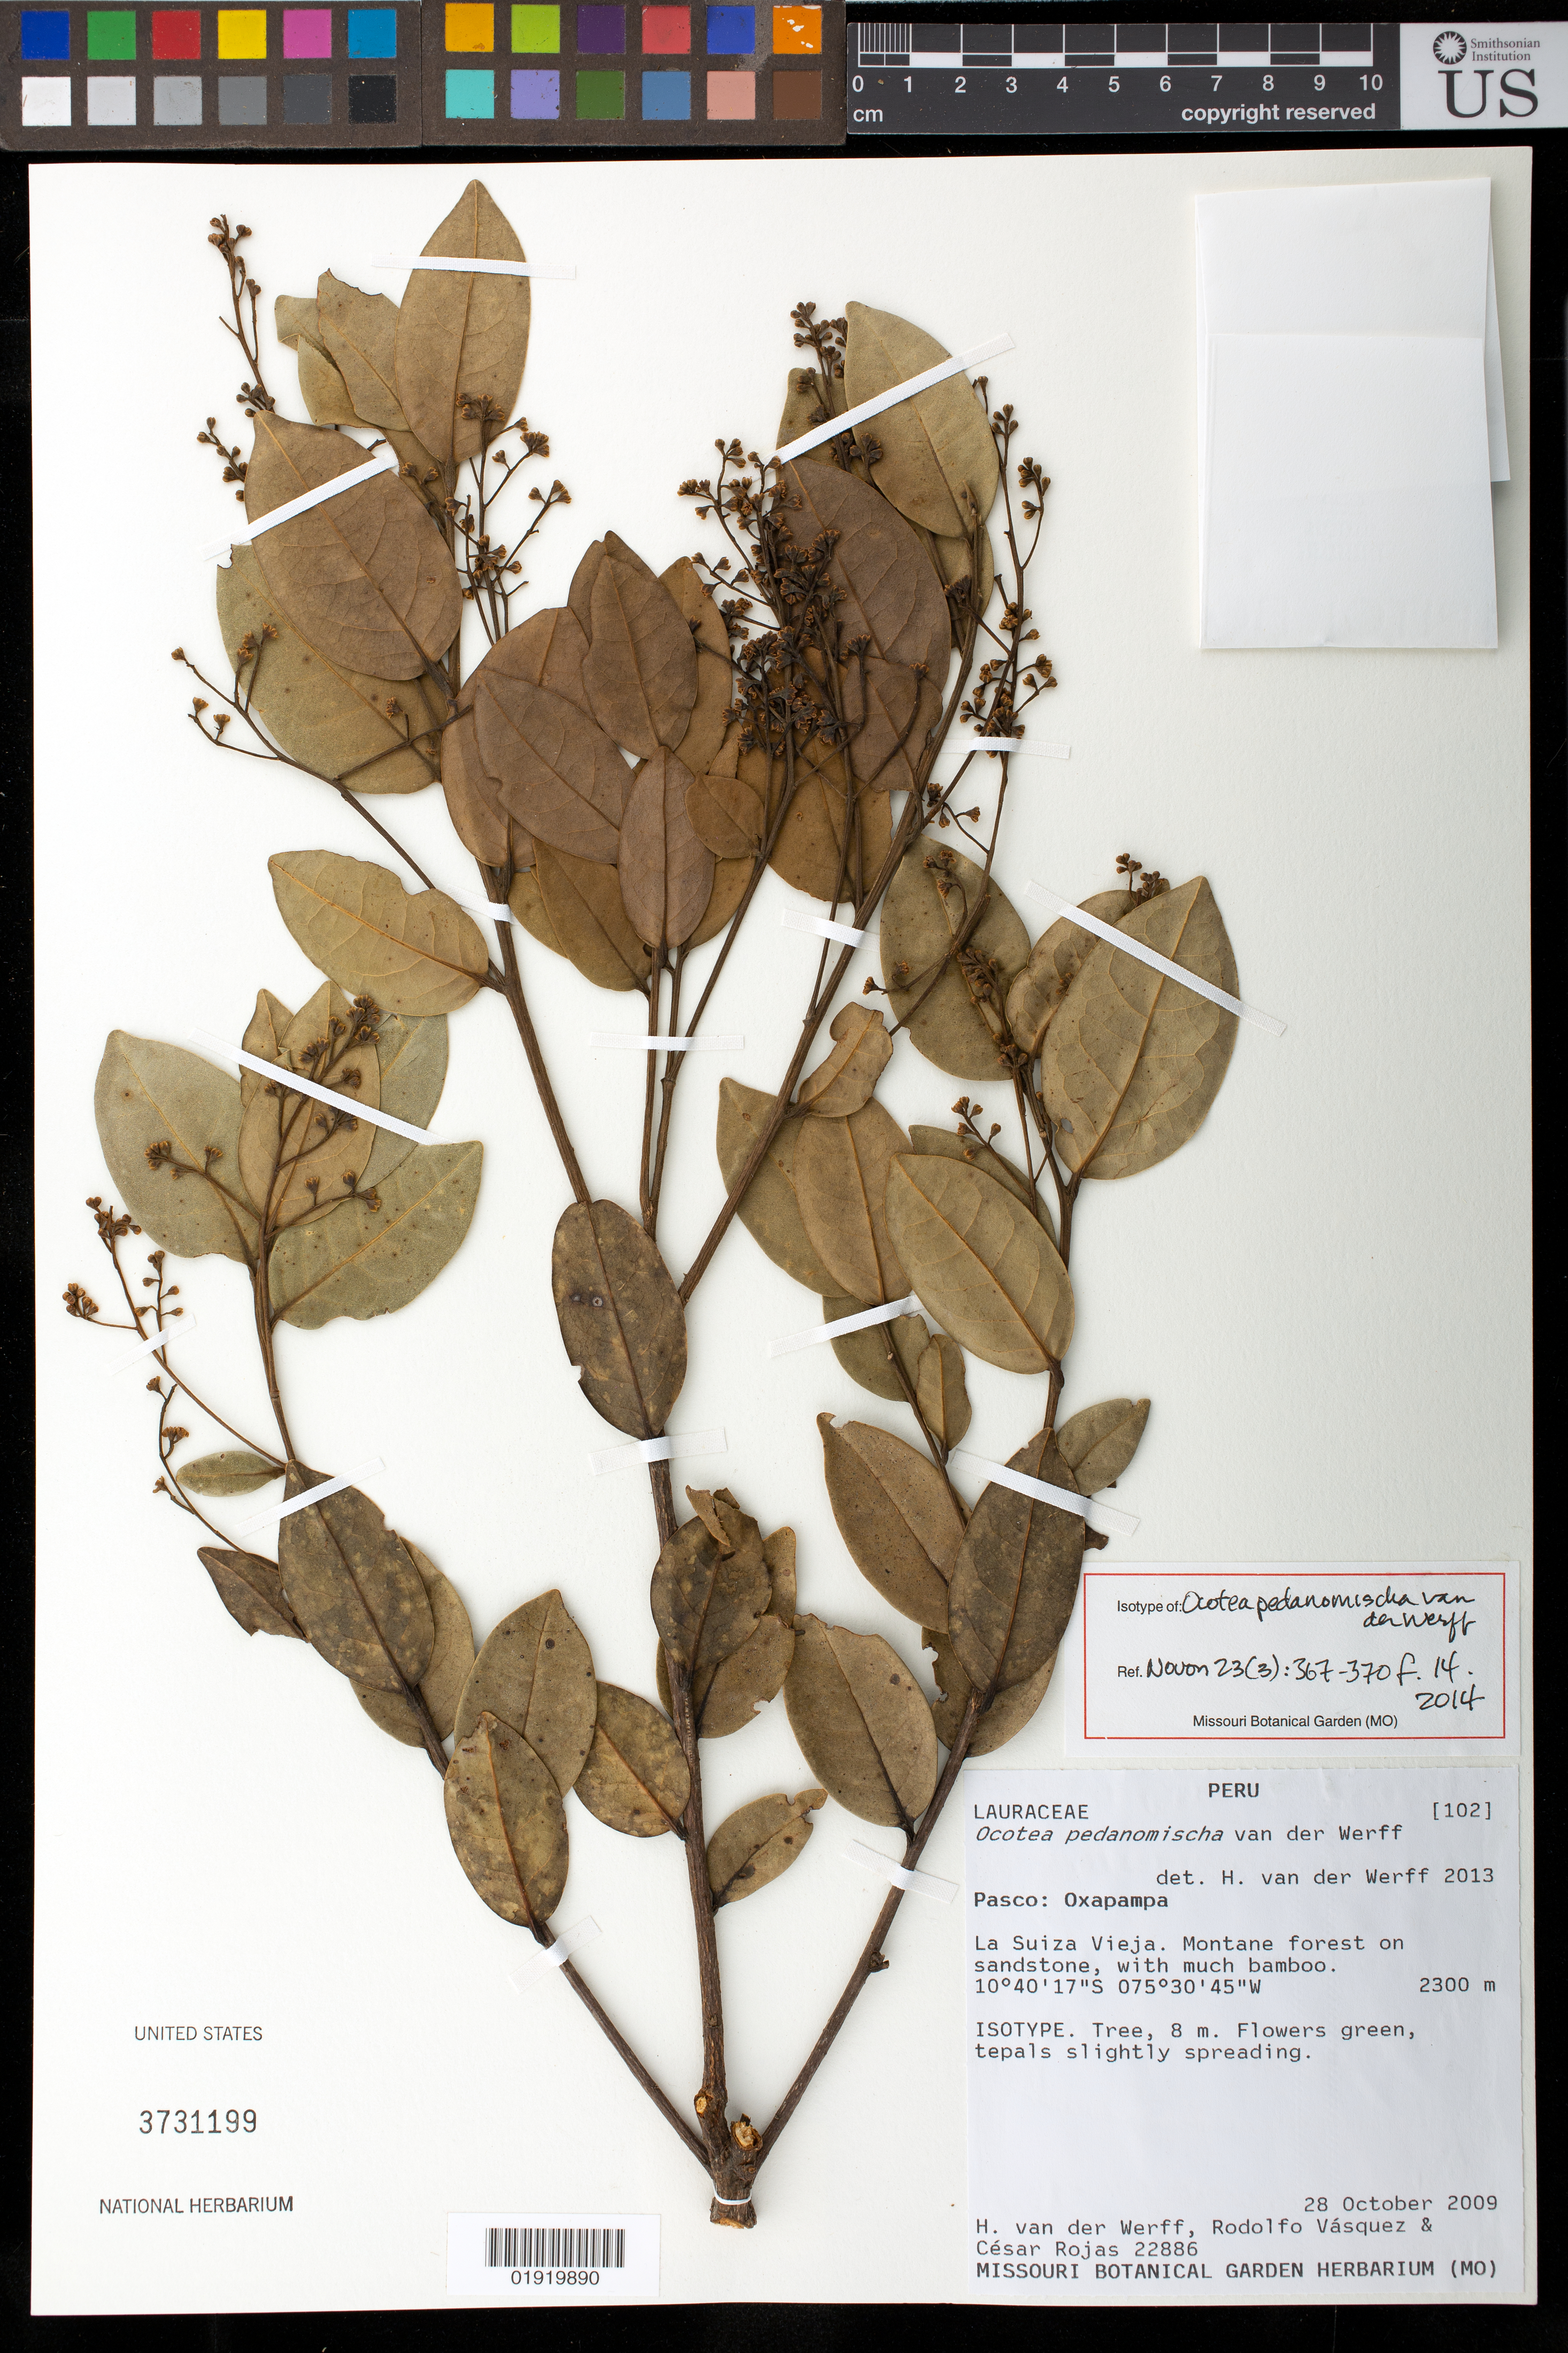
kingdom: Plantae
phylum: Tracheophyta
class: Magnoliopsida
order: Laurales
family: Lauraceae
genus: Ocotea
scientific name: Ocotea pedanomischa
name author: van der Werff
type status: Isotype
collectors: H. van der Werff, R. Vásquez M. & C. Rojas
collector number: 22886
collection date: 2009-10-28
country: Peru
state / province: Pasco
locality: Pasco: Oxapampa. La Suiza Vieja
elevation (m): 2300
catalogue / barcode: US 3731199